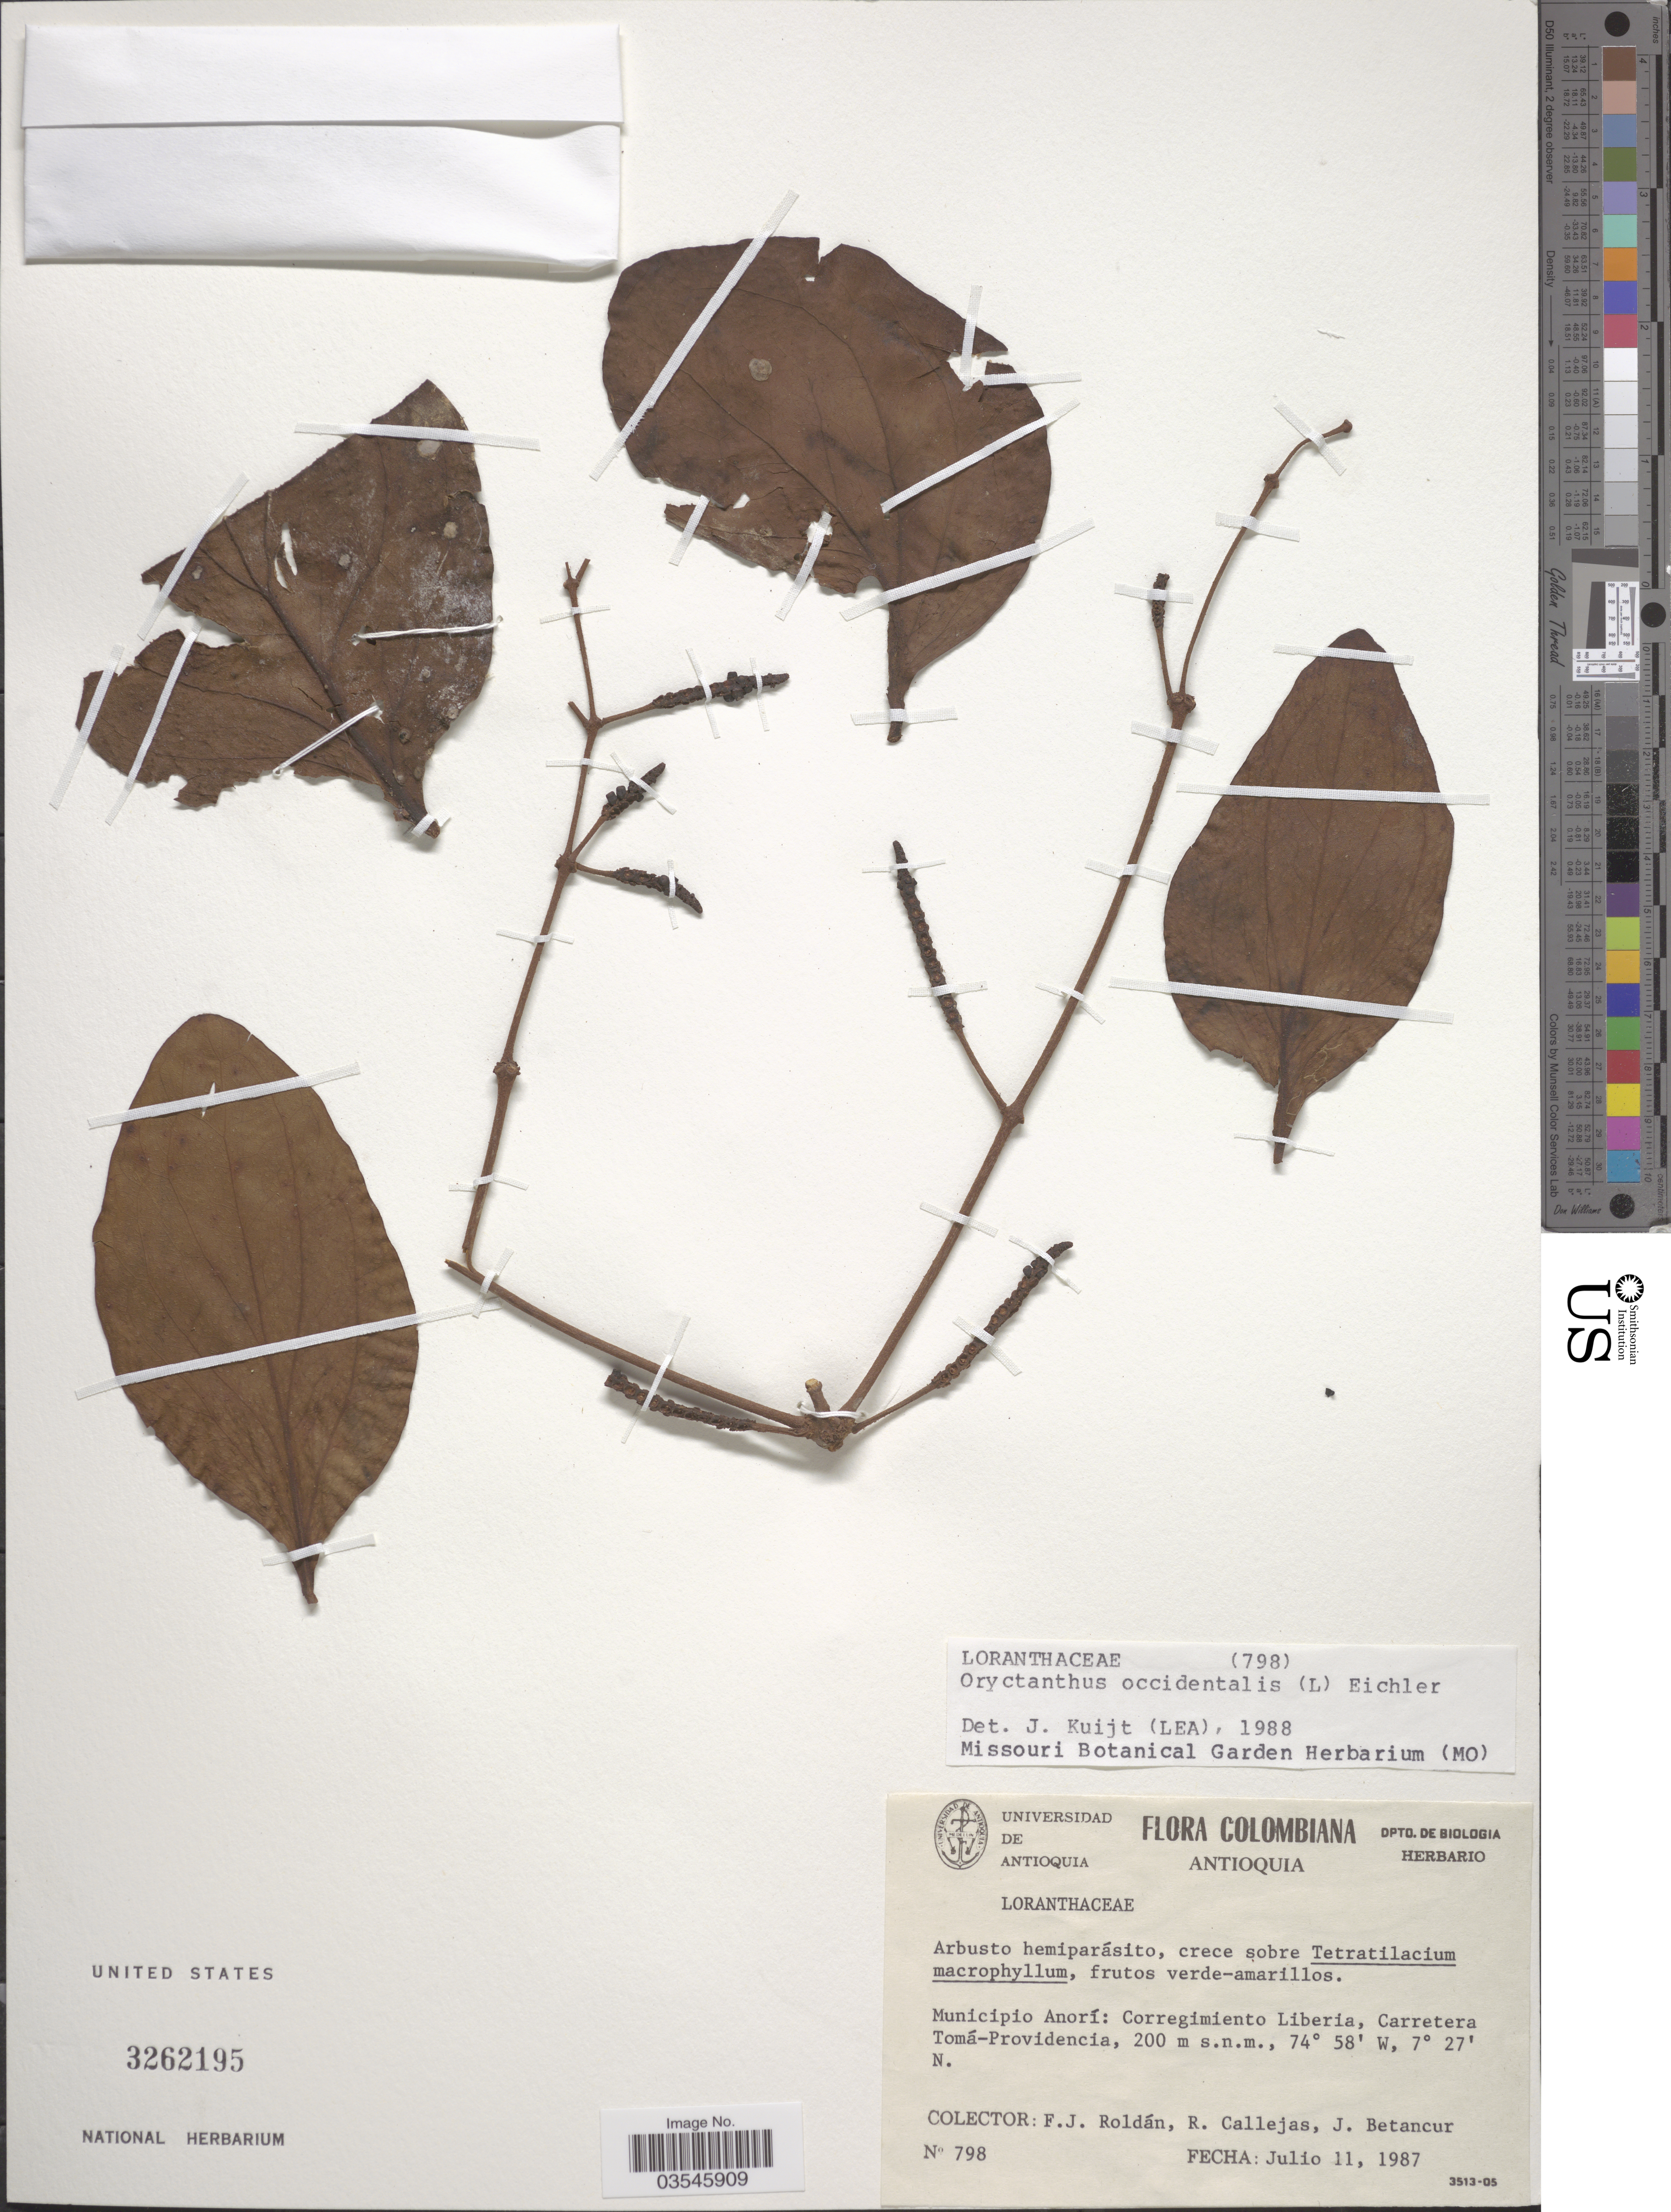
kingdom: Plantae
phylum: Tracheophyta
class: Magnoliopsida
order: Santalales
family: Loranthaceae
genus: Oryctanthus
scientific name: Oryctanthus occidentalis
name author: (L.) Eichler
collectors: F. J. Roldán, R. Callejas & J. Betancur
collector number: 798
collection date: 1987-07-11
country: Colombia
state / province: Antioquia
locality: Municipio Anorí: Corregimiento Liberia, Carretera Tomá-Providencia.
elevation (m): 200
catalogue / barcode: US 3262195